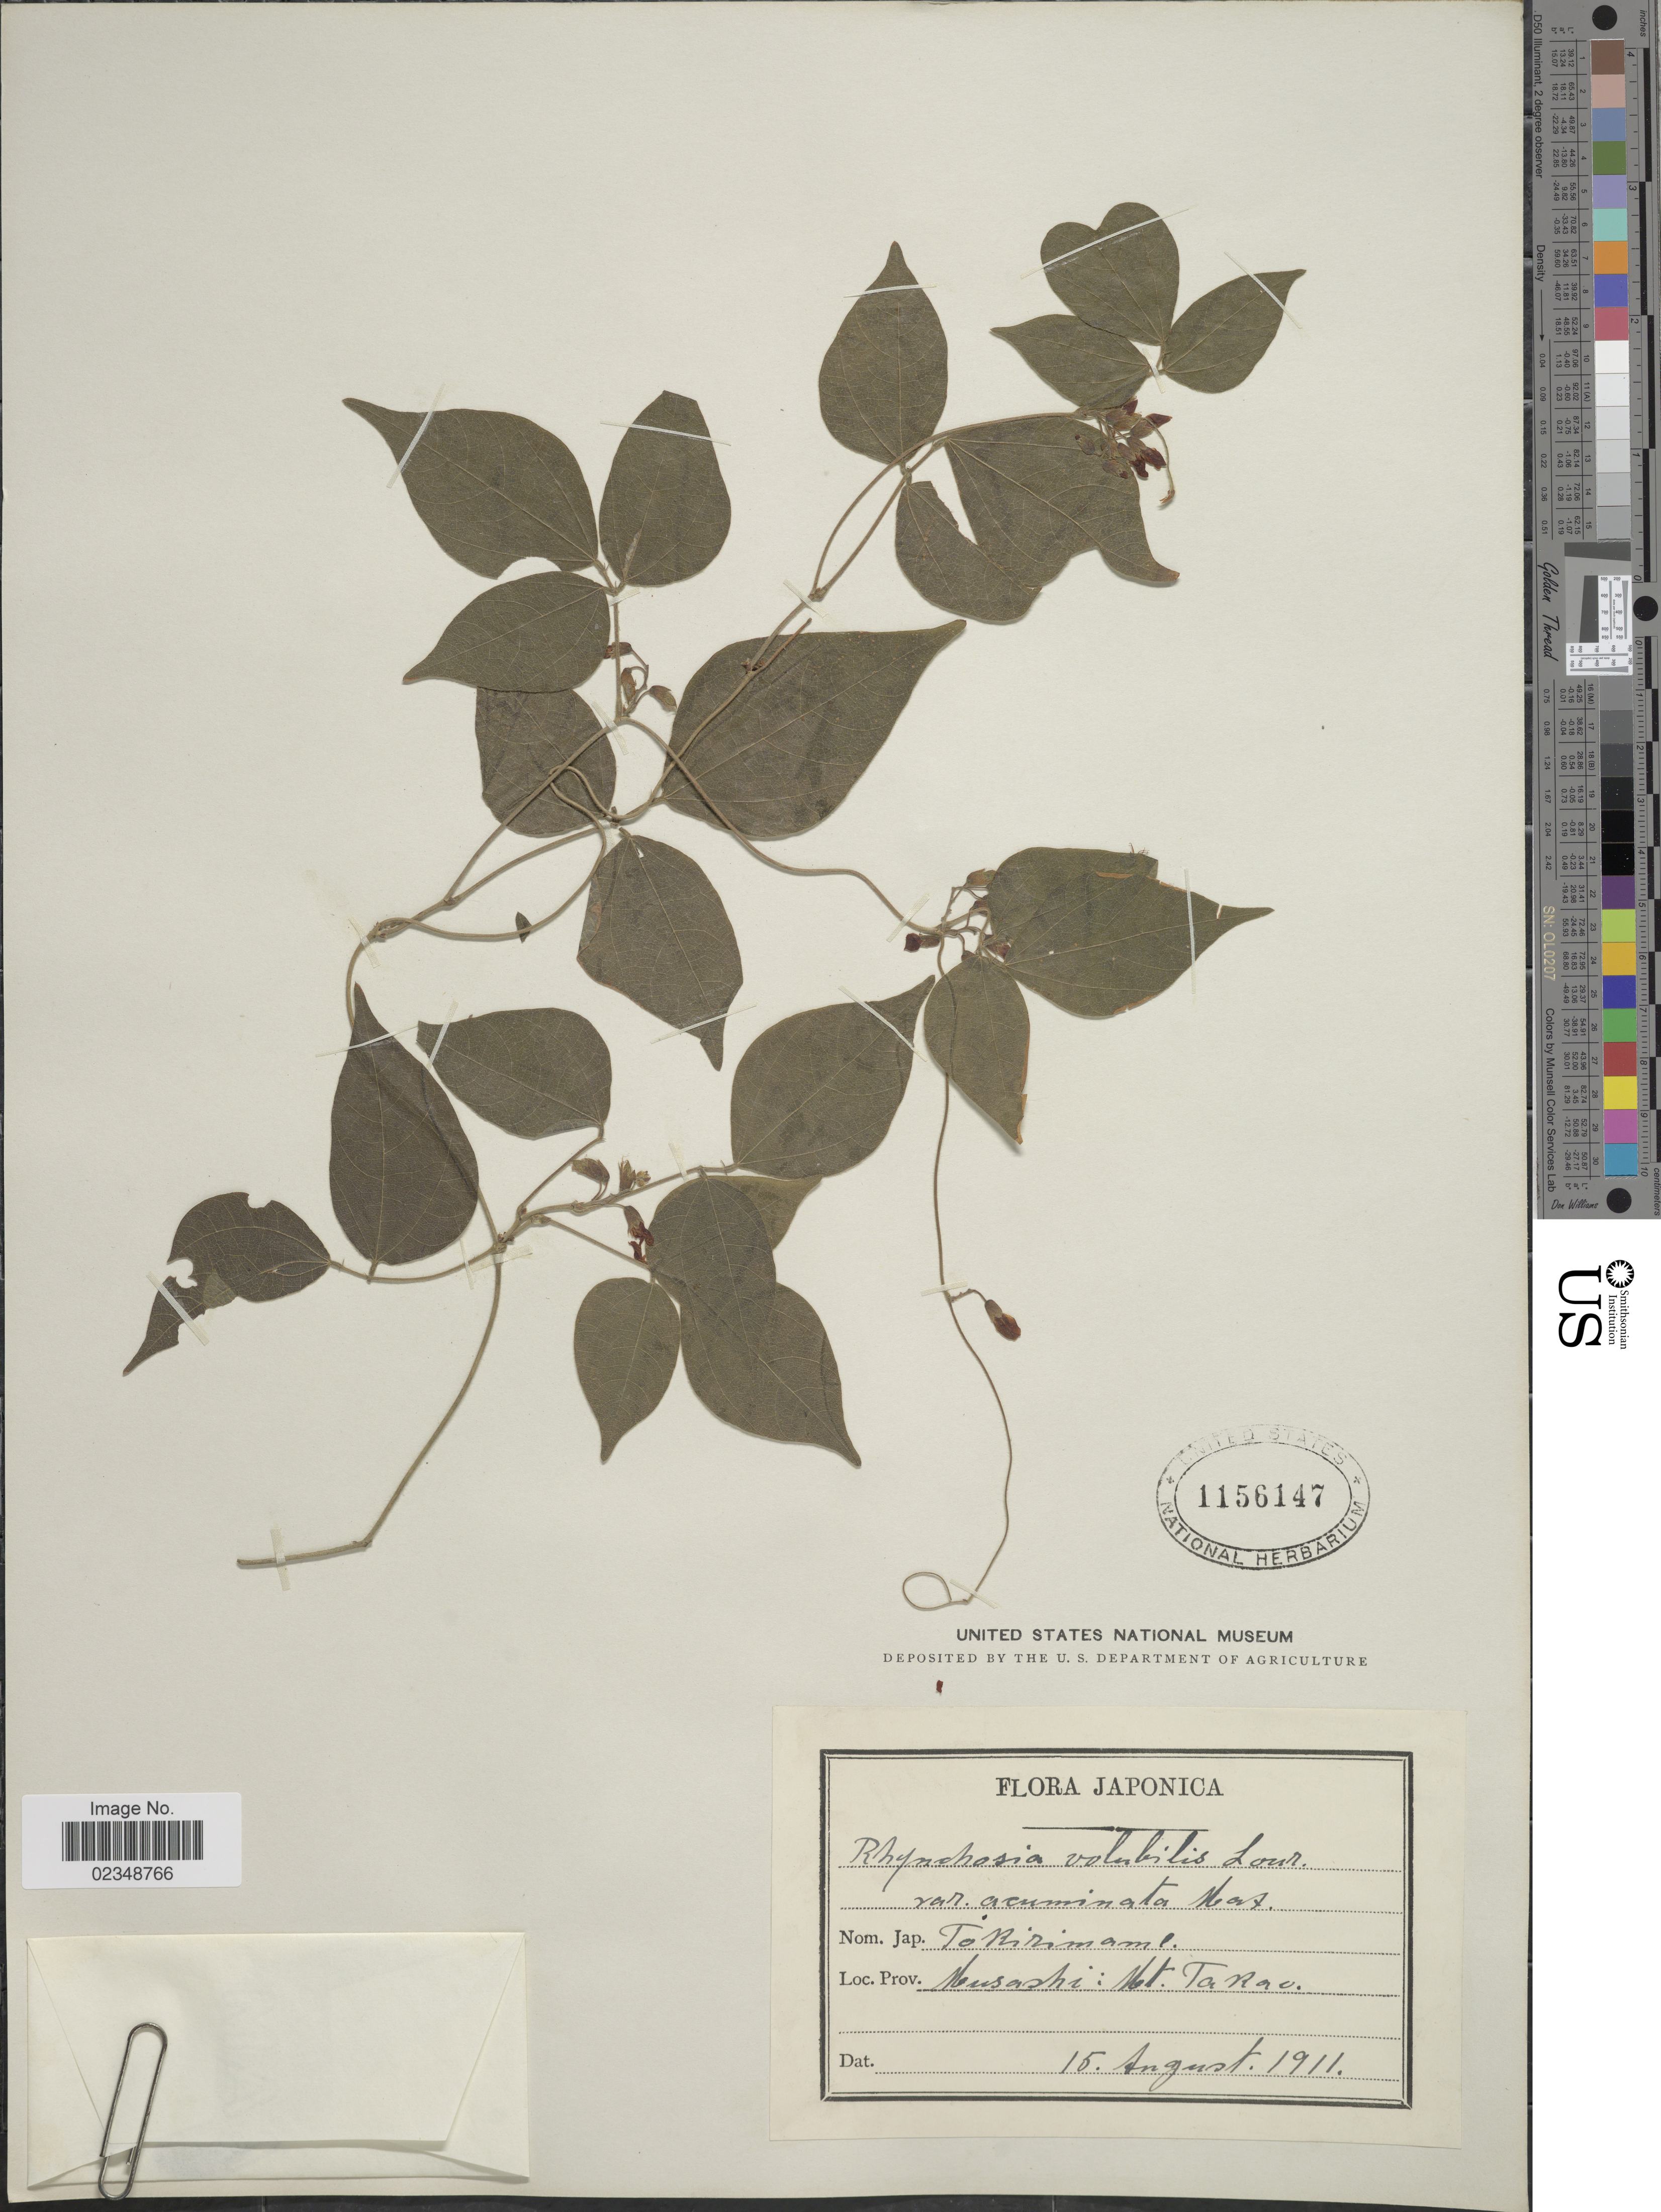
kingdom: Plantae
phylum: Tracheophyta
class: Magnoliopsida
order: Fabales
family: Fabaceae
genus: Rhynchosia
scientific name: Rhynchosia volubilis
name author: (Michx.) Wood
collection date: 1911-08-15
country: Japan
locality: Musashi: Mt. Takao.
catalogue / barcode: US 1156147